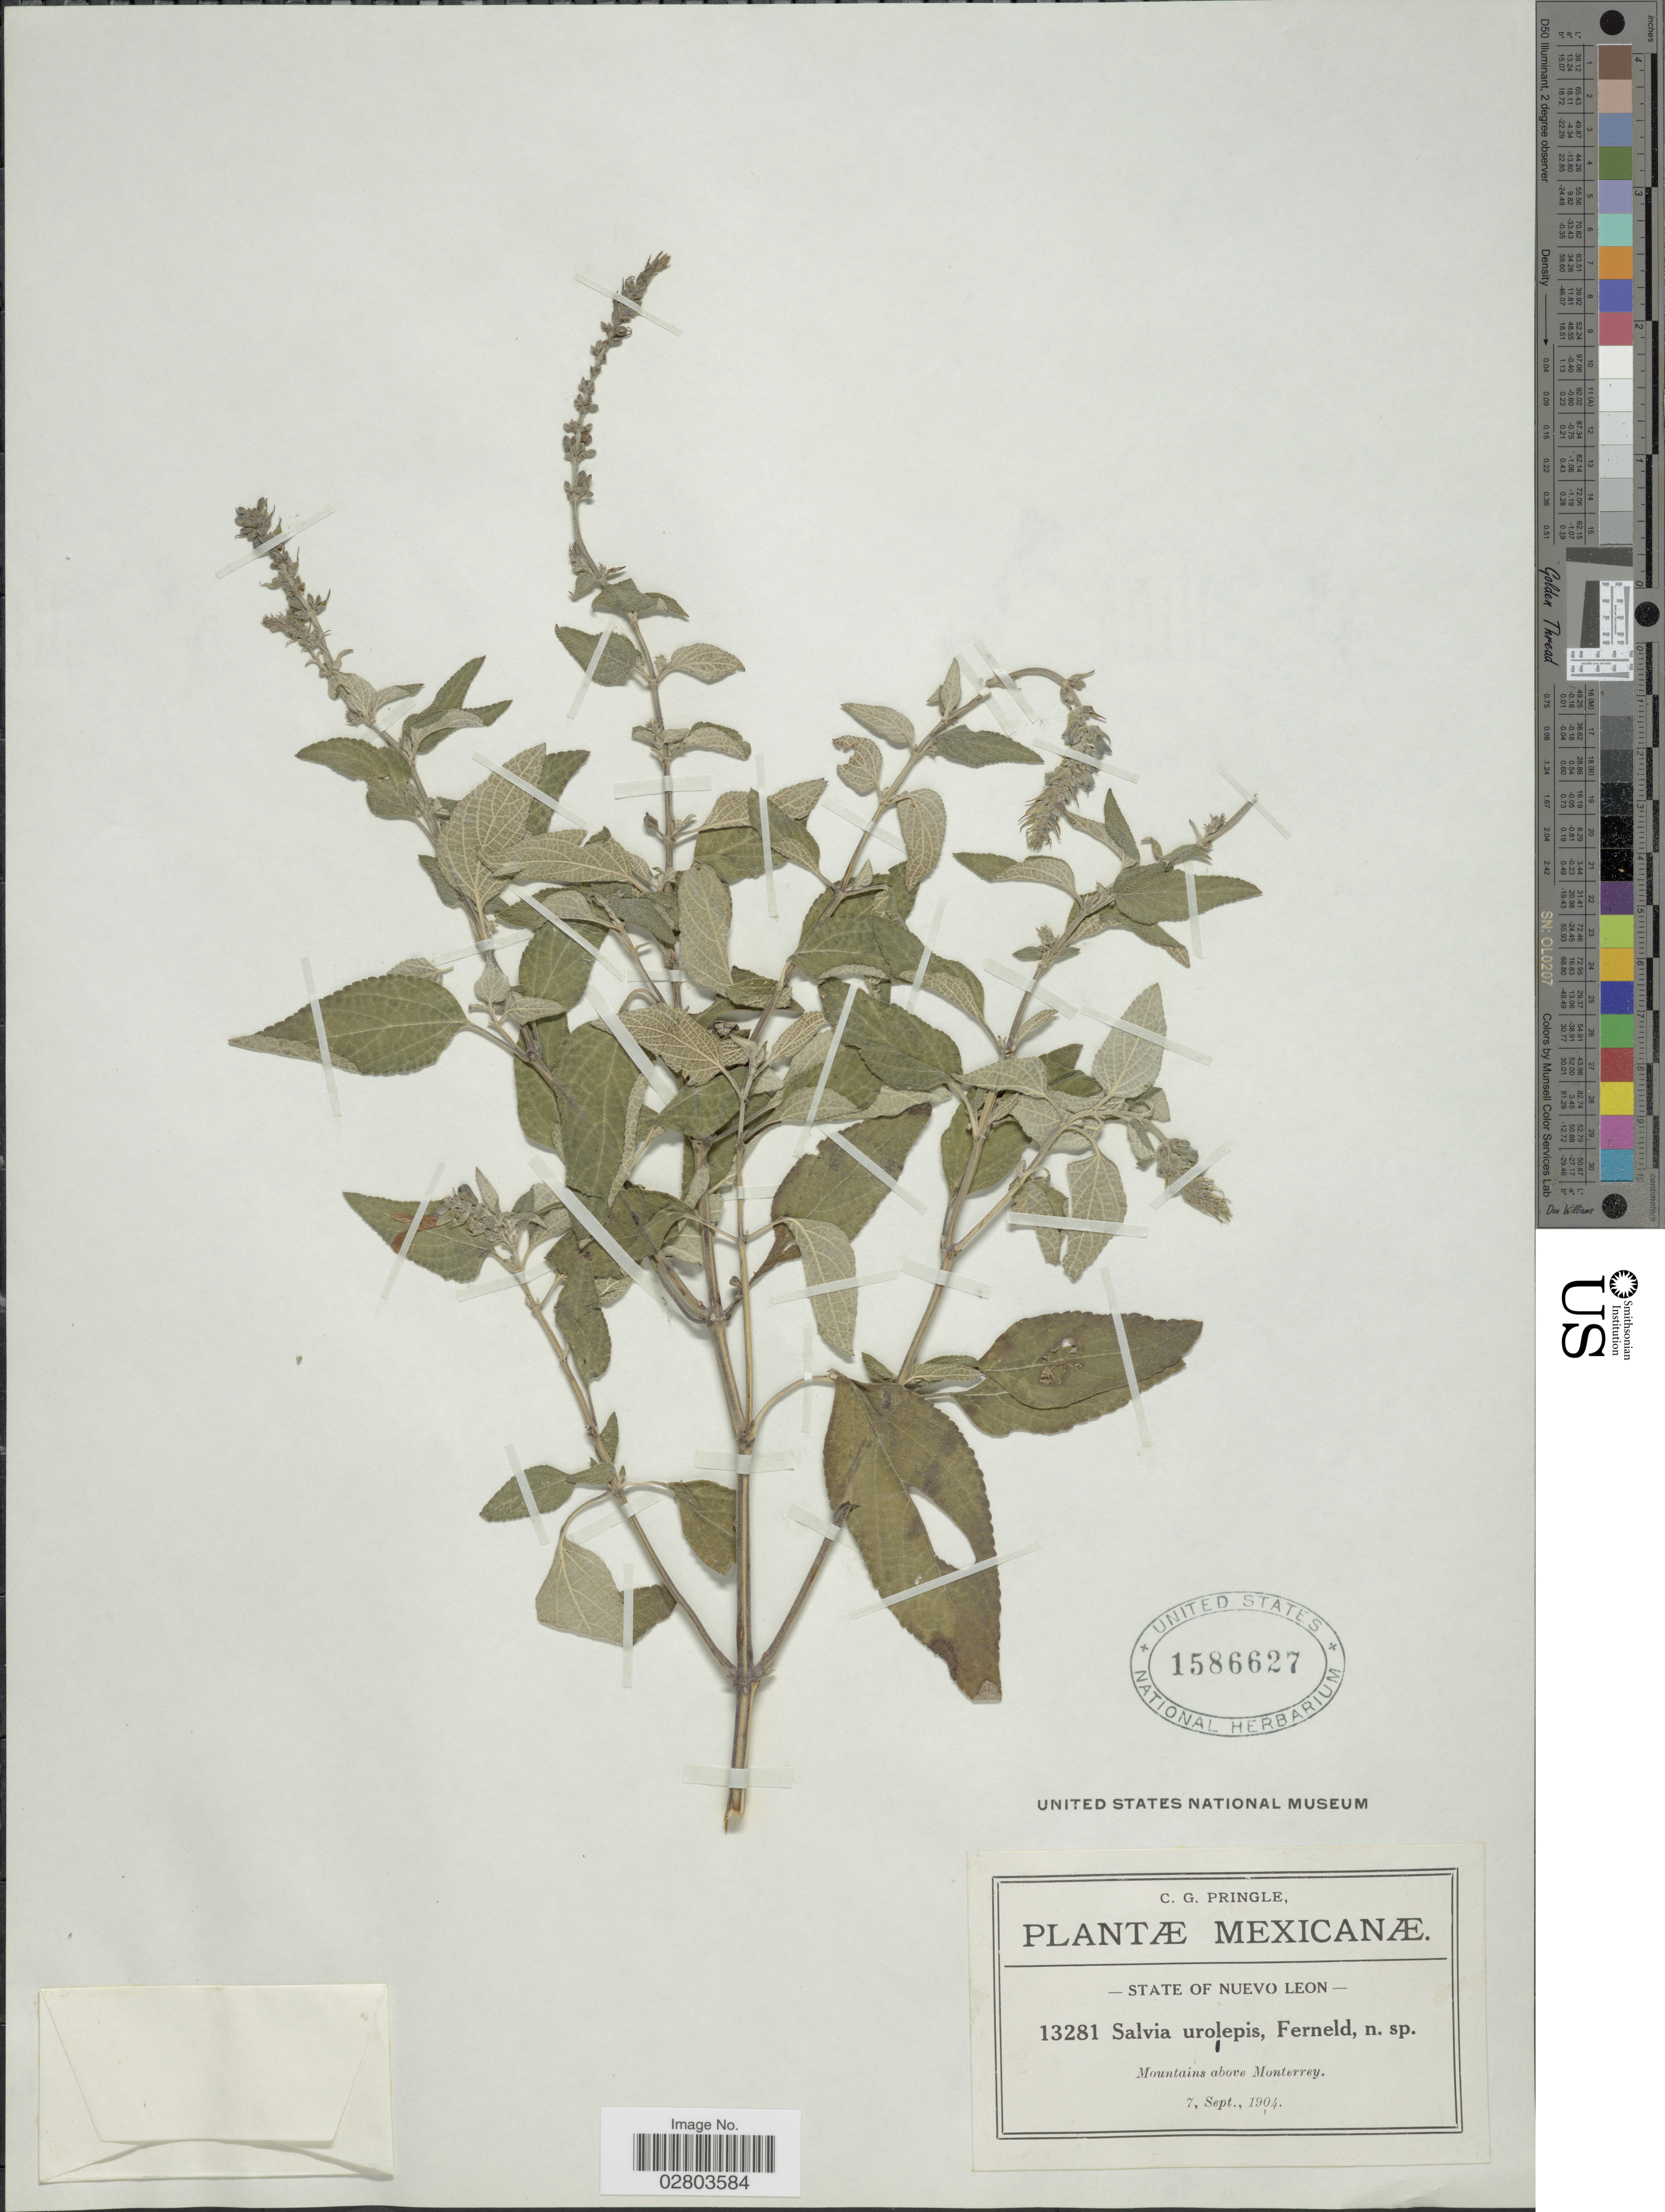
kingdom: Plantae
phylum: Tracheophyta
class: Magnoliopsida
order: Lamiales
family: Lamiaceae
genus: Salvia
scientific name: Salvia urolepis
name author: Fernald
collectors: C. G. Pringle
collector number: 13281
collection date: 1904-09-07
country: Mexico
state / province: Nuevo León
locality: Mountains above Monterrey.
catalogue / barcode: US 1586627